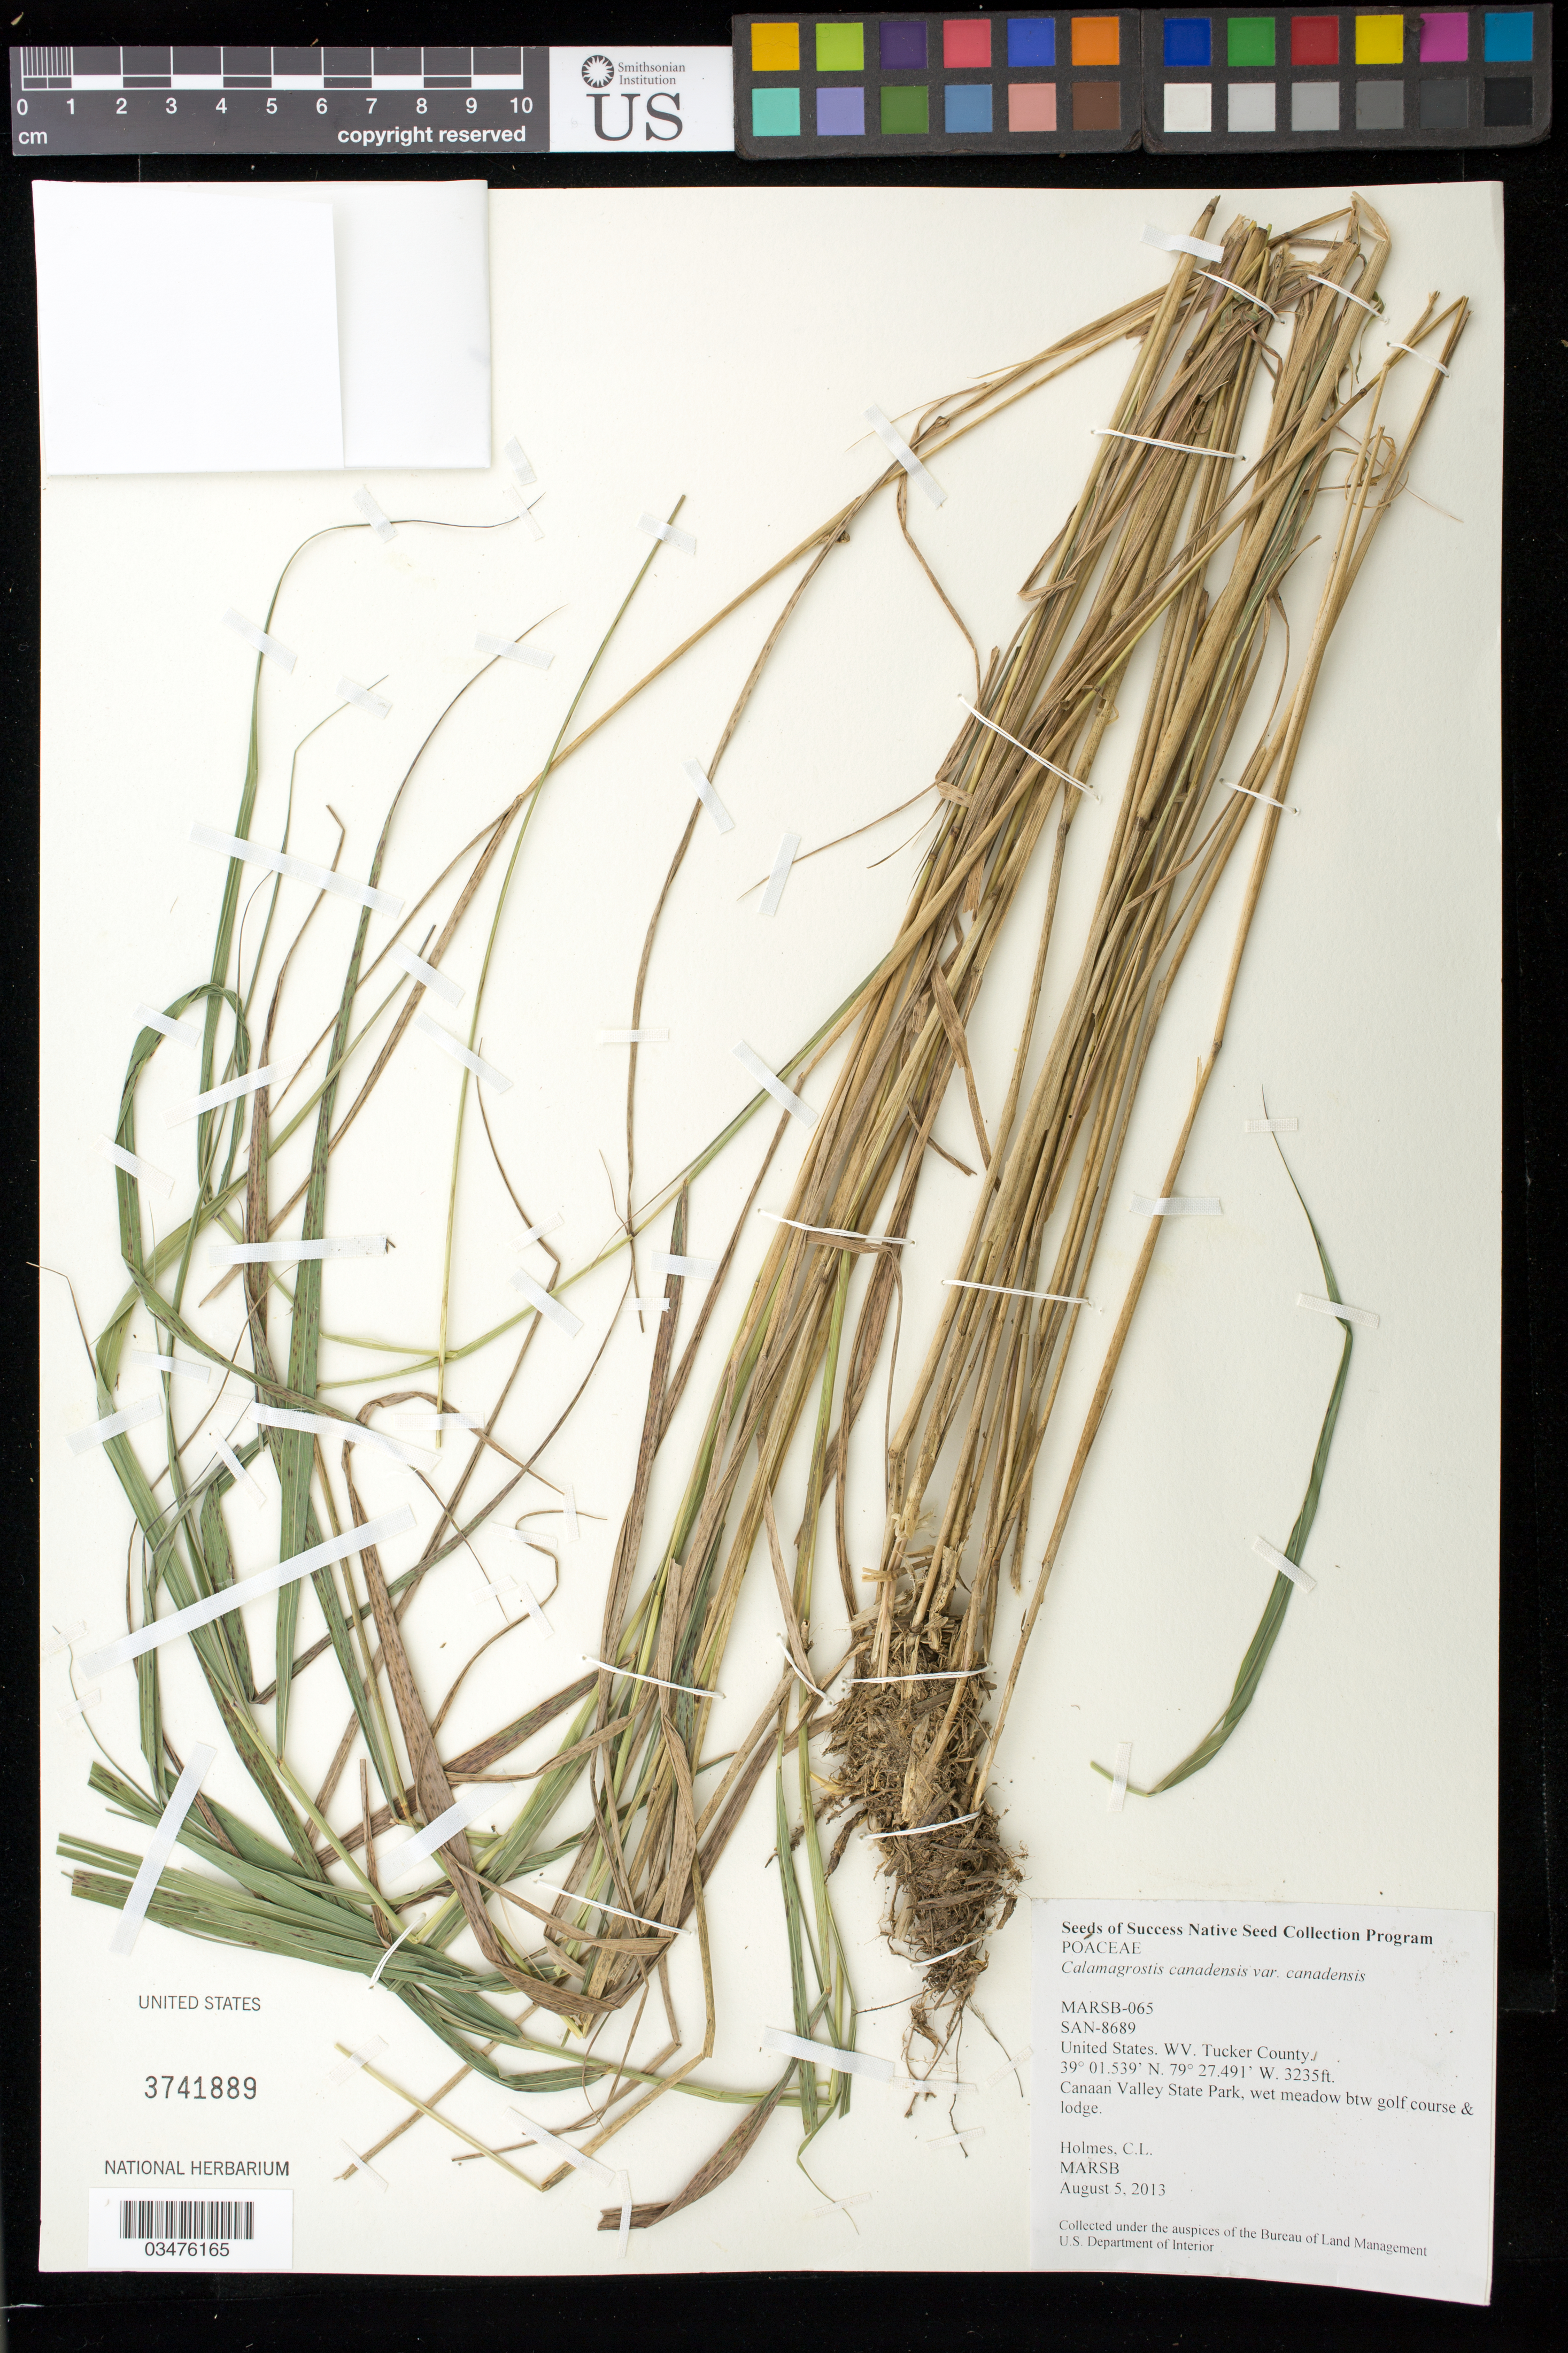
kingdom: Plantae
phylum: Tracheophyta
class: Liliopsida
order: Poales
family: Poaceae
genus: Calamagrostis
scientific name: Calamagrostis canadensis var. canadensis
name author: (Michx.) P. Beauv.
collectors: C. Holmes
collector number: MARSB-065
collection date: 2013-08-05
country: United States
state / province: West Virginia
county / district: Tucker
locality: Canaan Valley State Park, wet meadow btw golf course and lodge.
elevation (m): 986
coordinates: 39 01.539 N, 79 27.491 W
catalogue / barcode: US 3741889